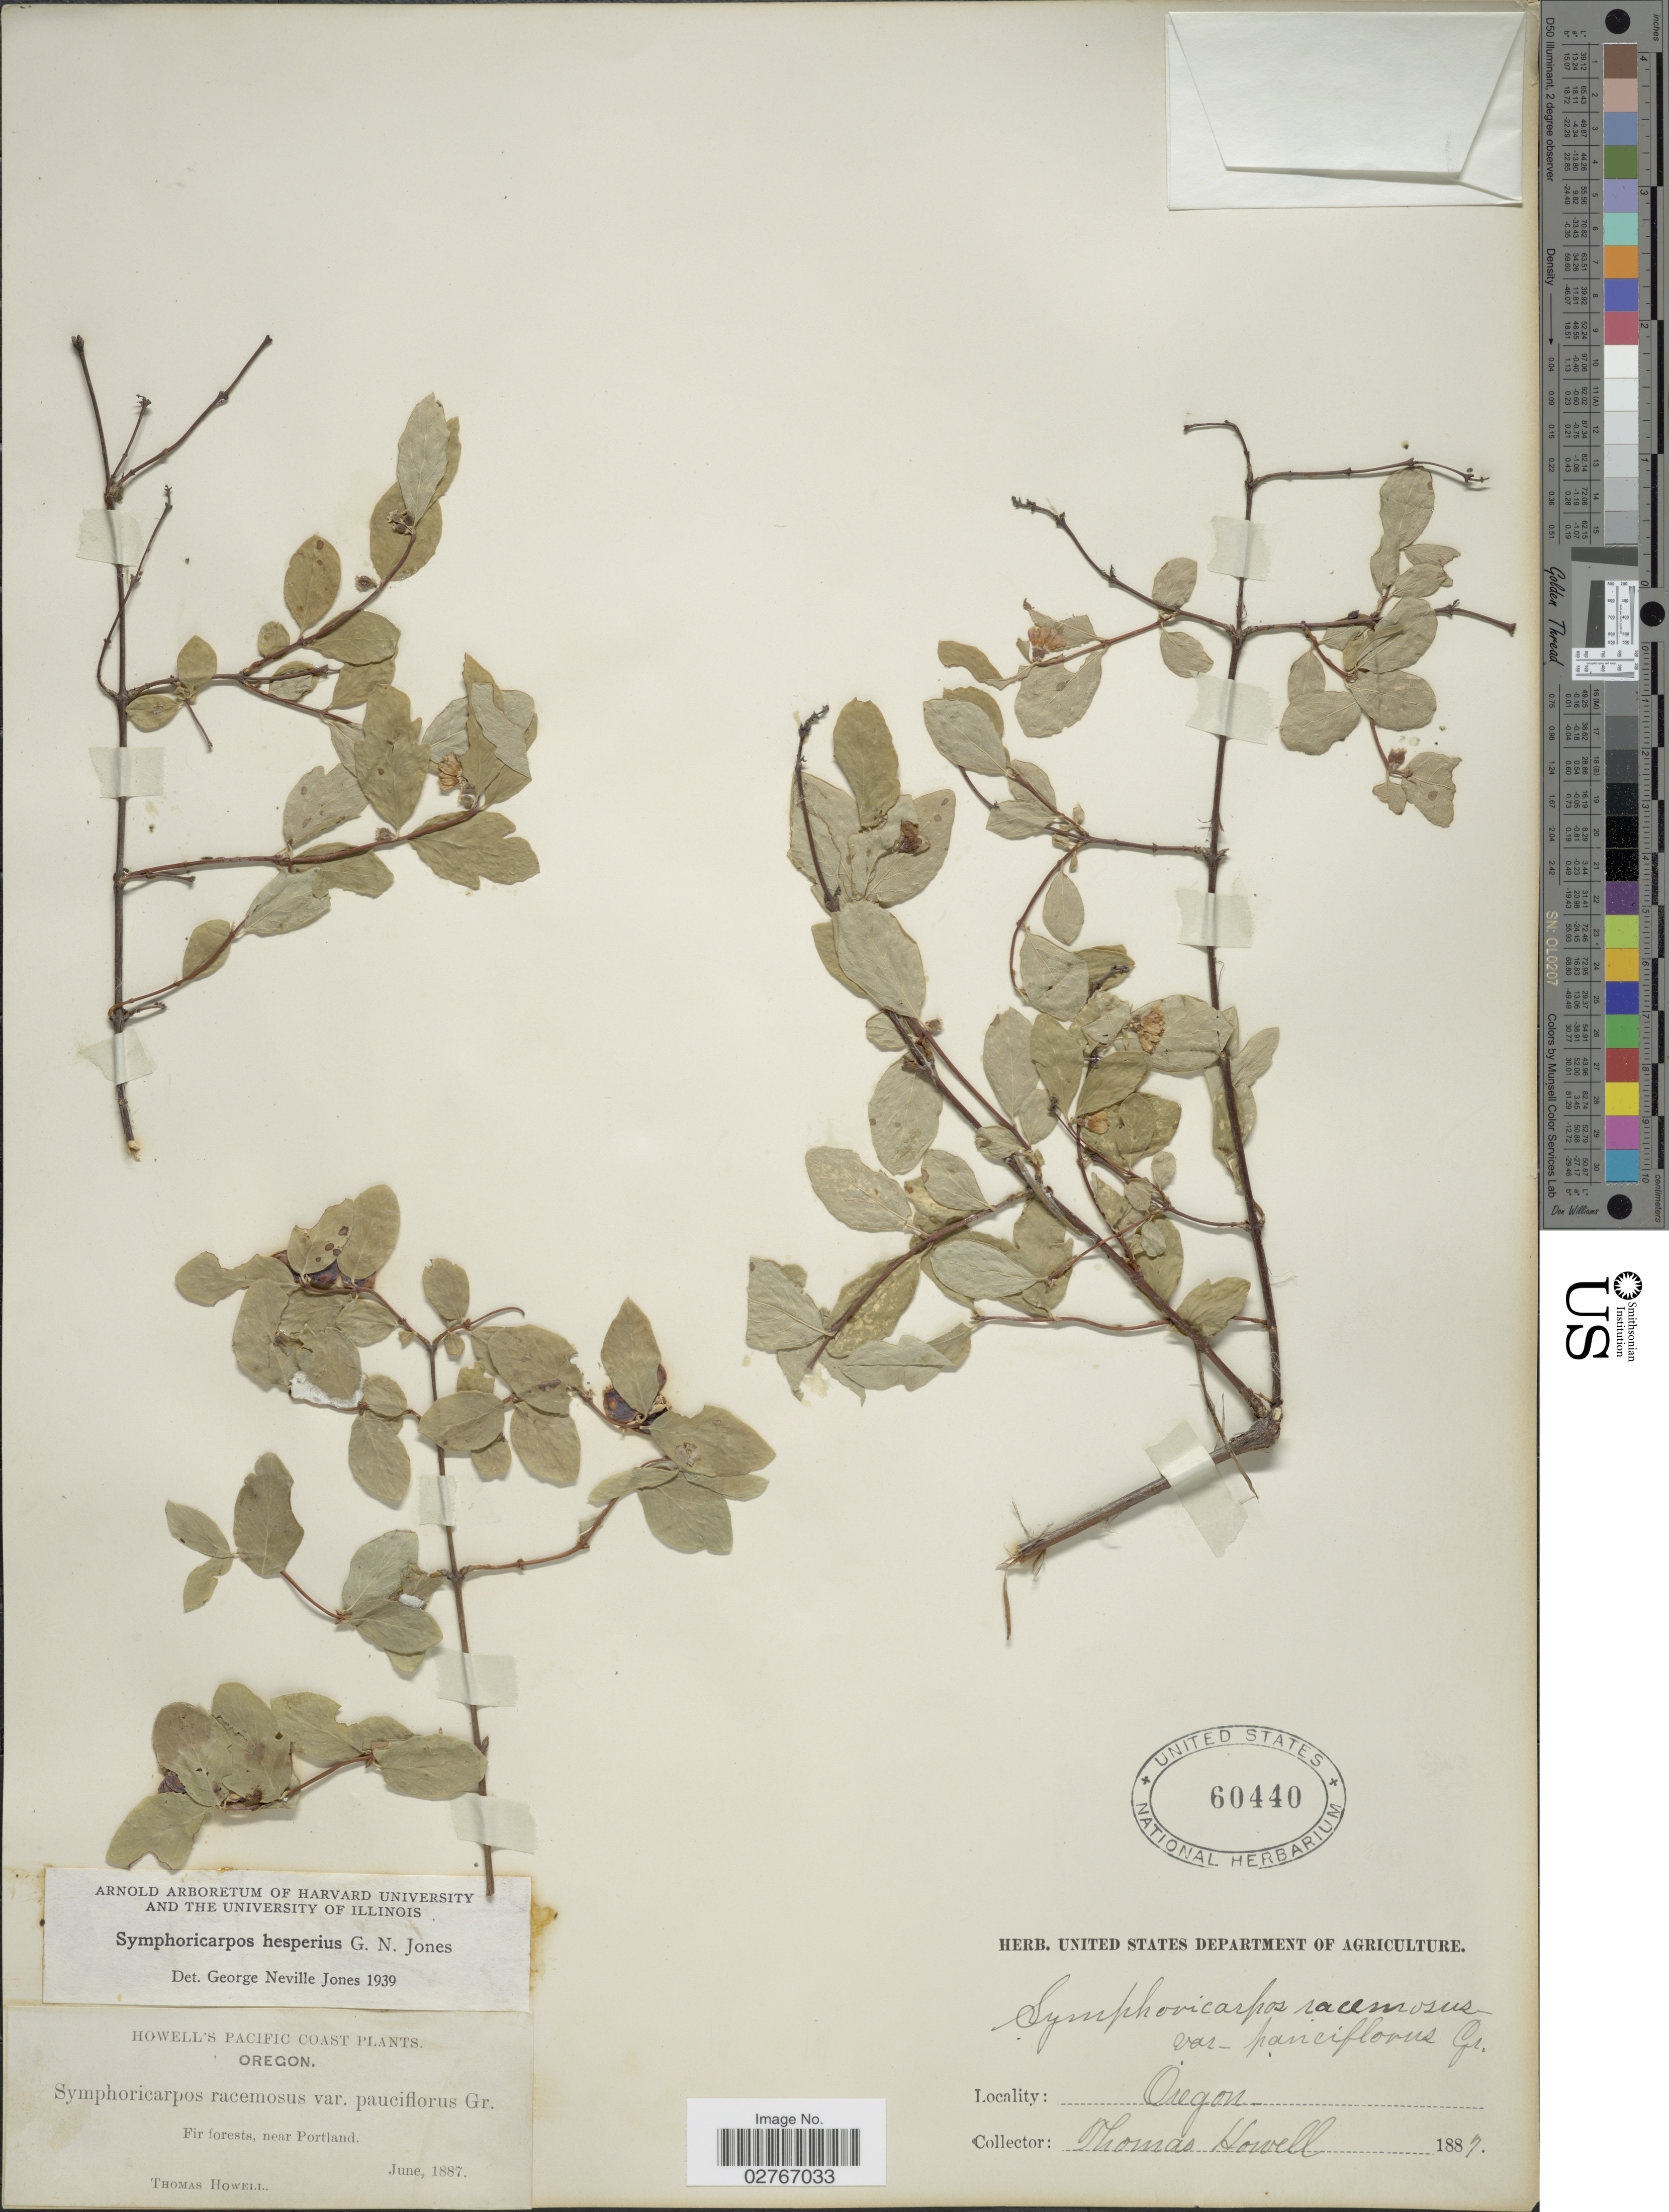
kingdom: Plantae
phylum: Tracheophyta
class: Magnoliopsida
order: Dipsacales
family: Caprifoliaceae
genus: Symphoricarpos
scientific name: Symphoricarpos hesperius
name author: G.N. Jones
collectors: T. Howell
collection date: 1887-06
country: United States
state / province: Oregon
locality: Pacific Coast. Fir forests, near Portland.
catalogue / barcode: US 60440